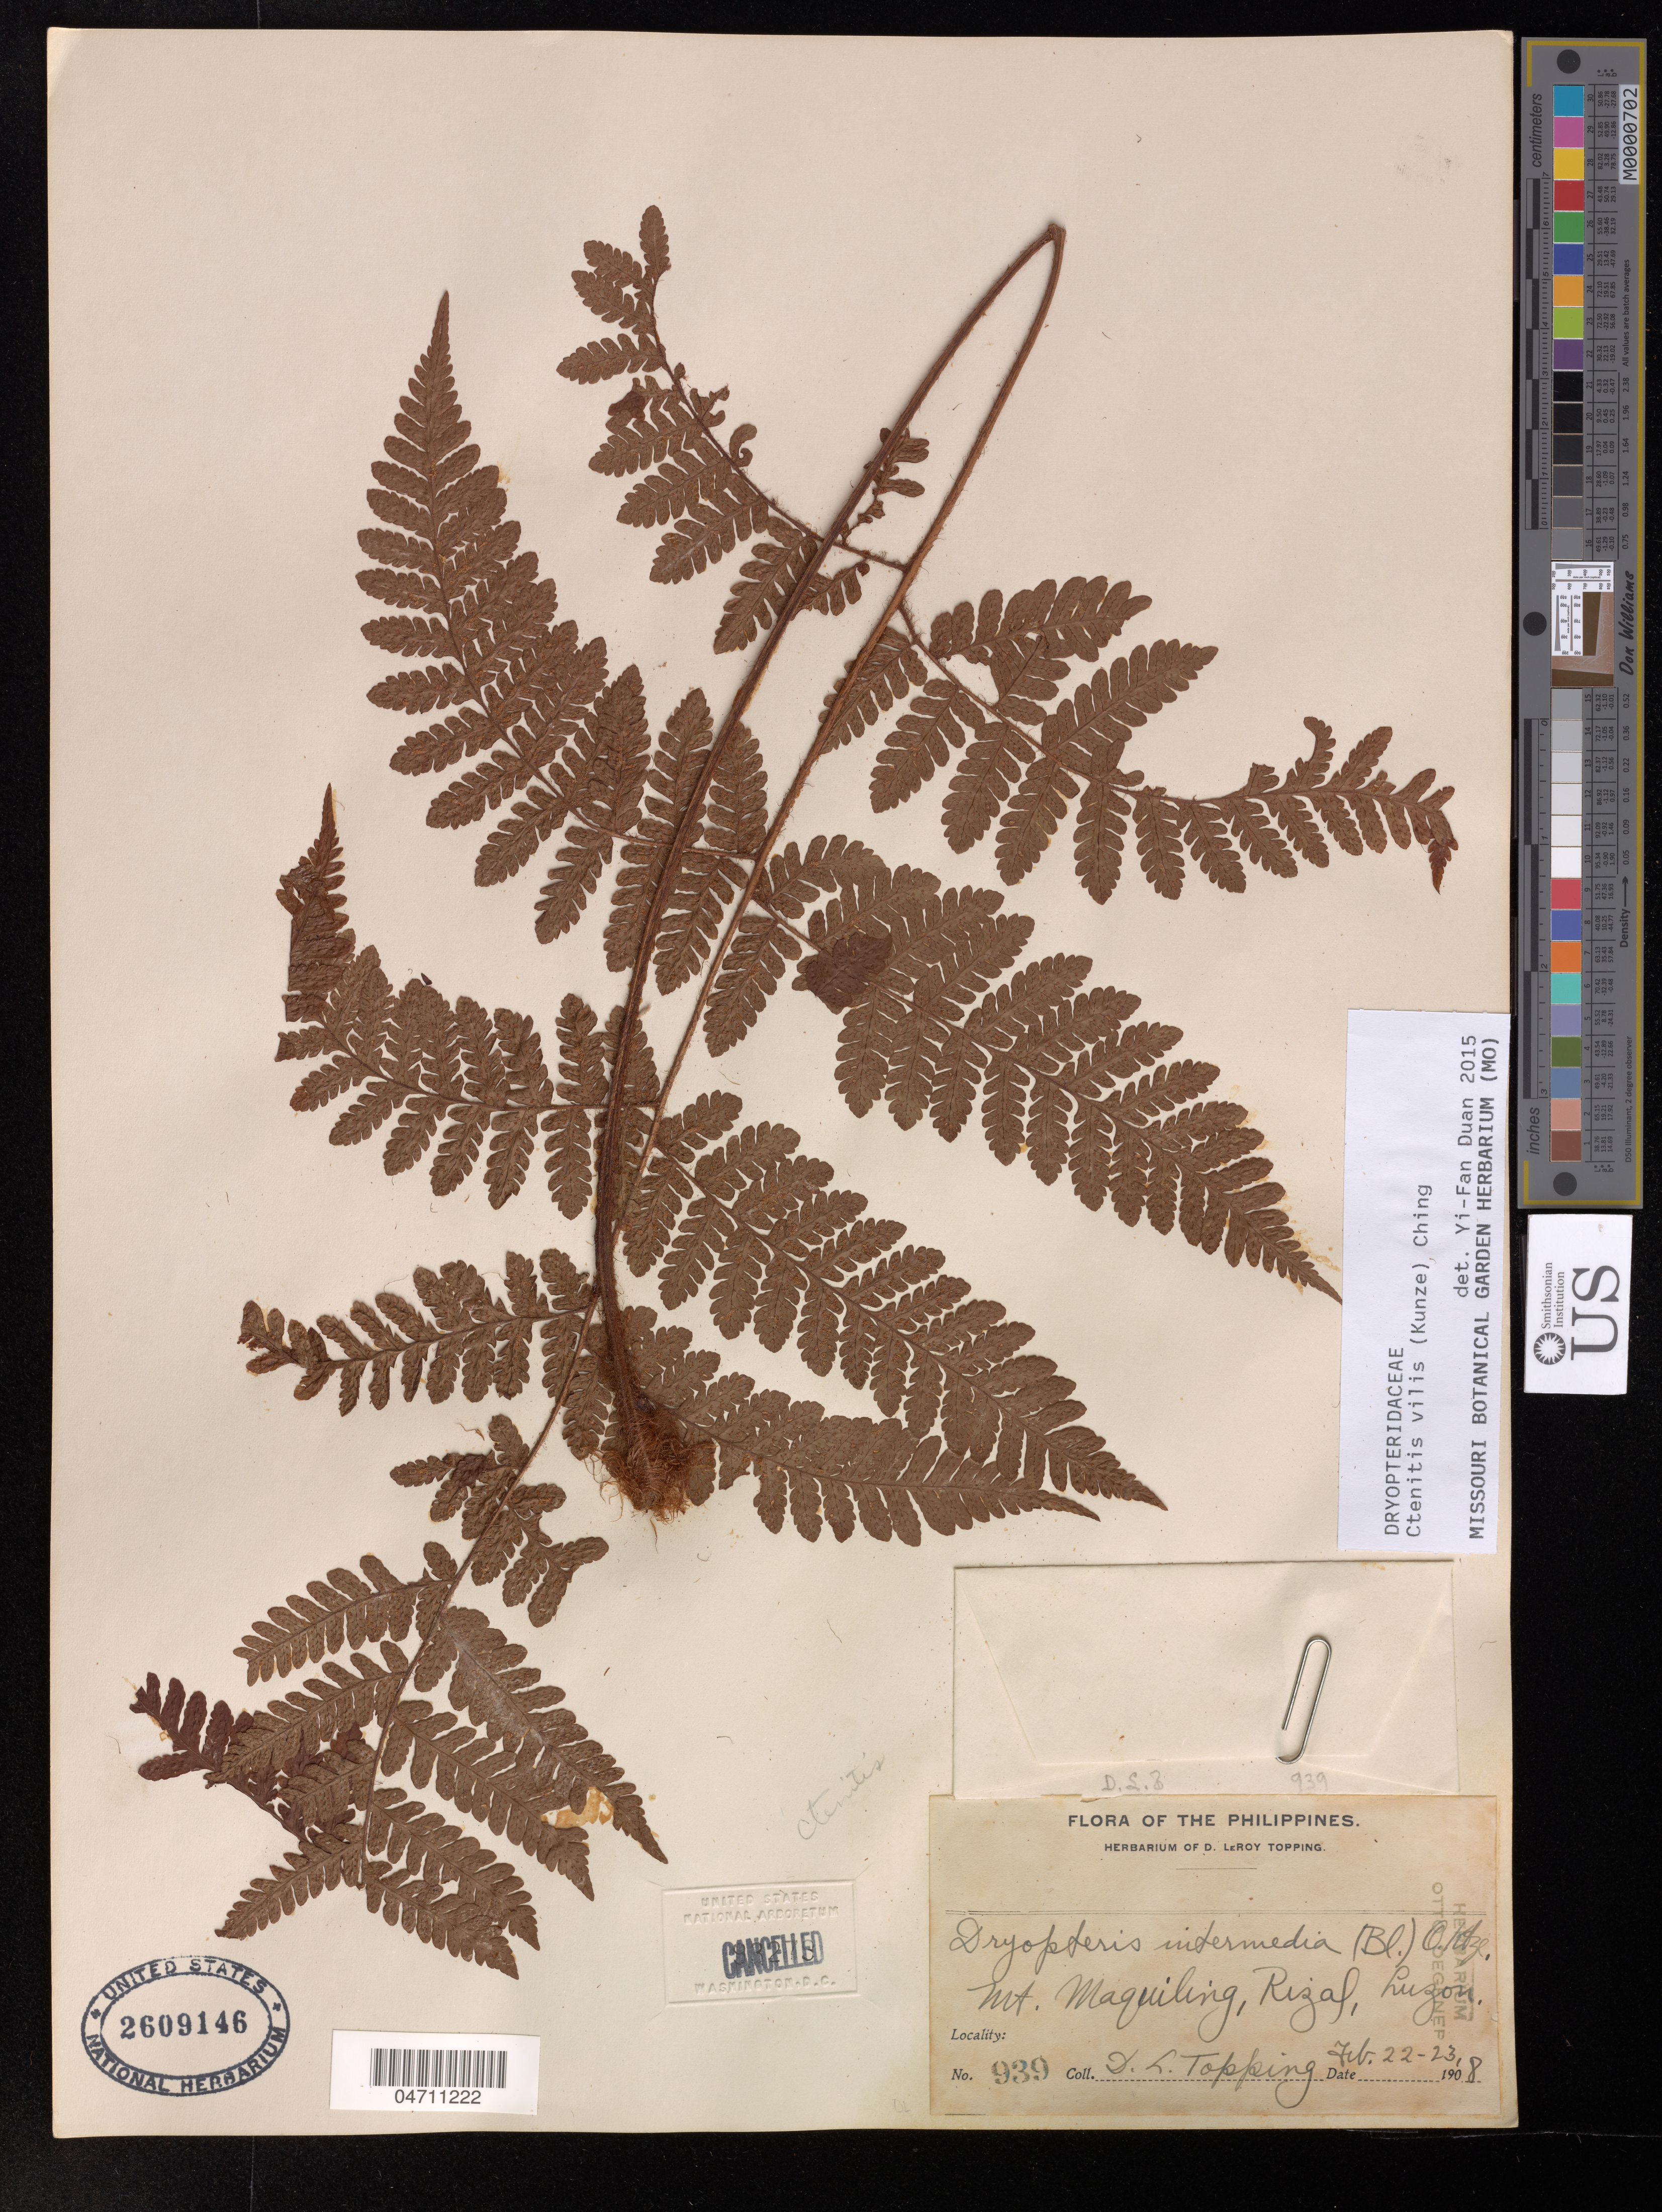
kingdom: Plantae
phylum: Tracheophyta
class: Polypodiopsida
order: Polypodiales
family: Dryopteridaceae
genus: Dryopteris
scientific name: Dryopteris intermedia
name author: (Muhl.) A. Gray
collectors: D. L. Topping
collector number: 939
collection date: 1918-02-22/1918-02-23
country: Philippines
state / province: Central Luzon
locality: Mt. Maquiling, Rizal, Luzon.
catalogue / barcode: US 2609146